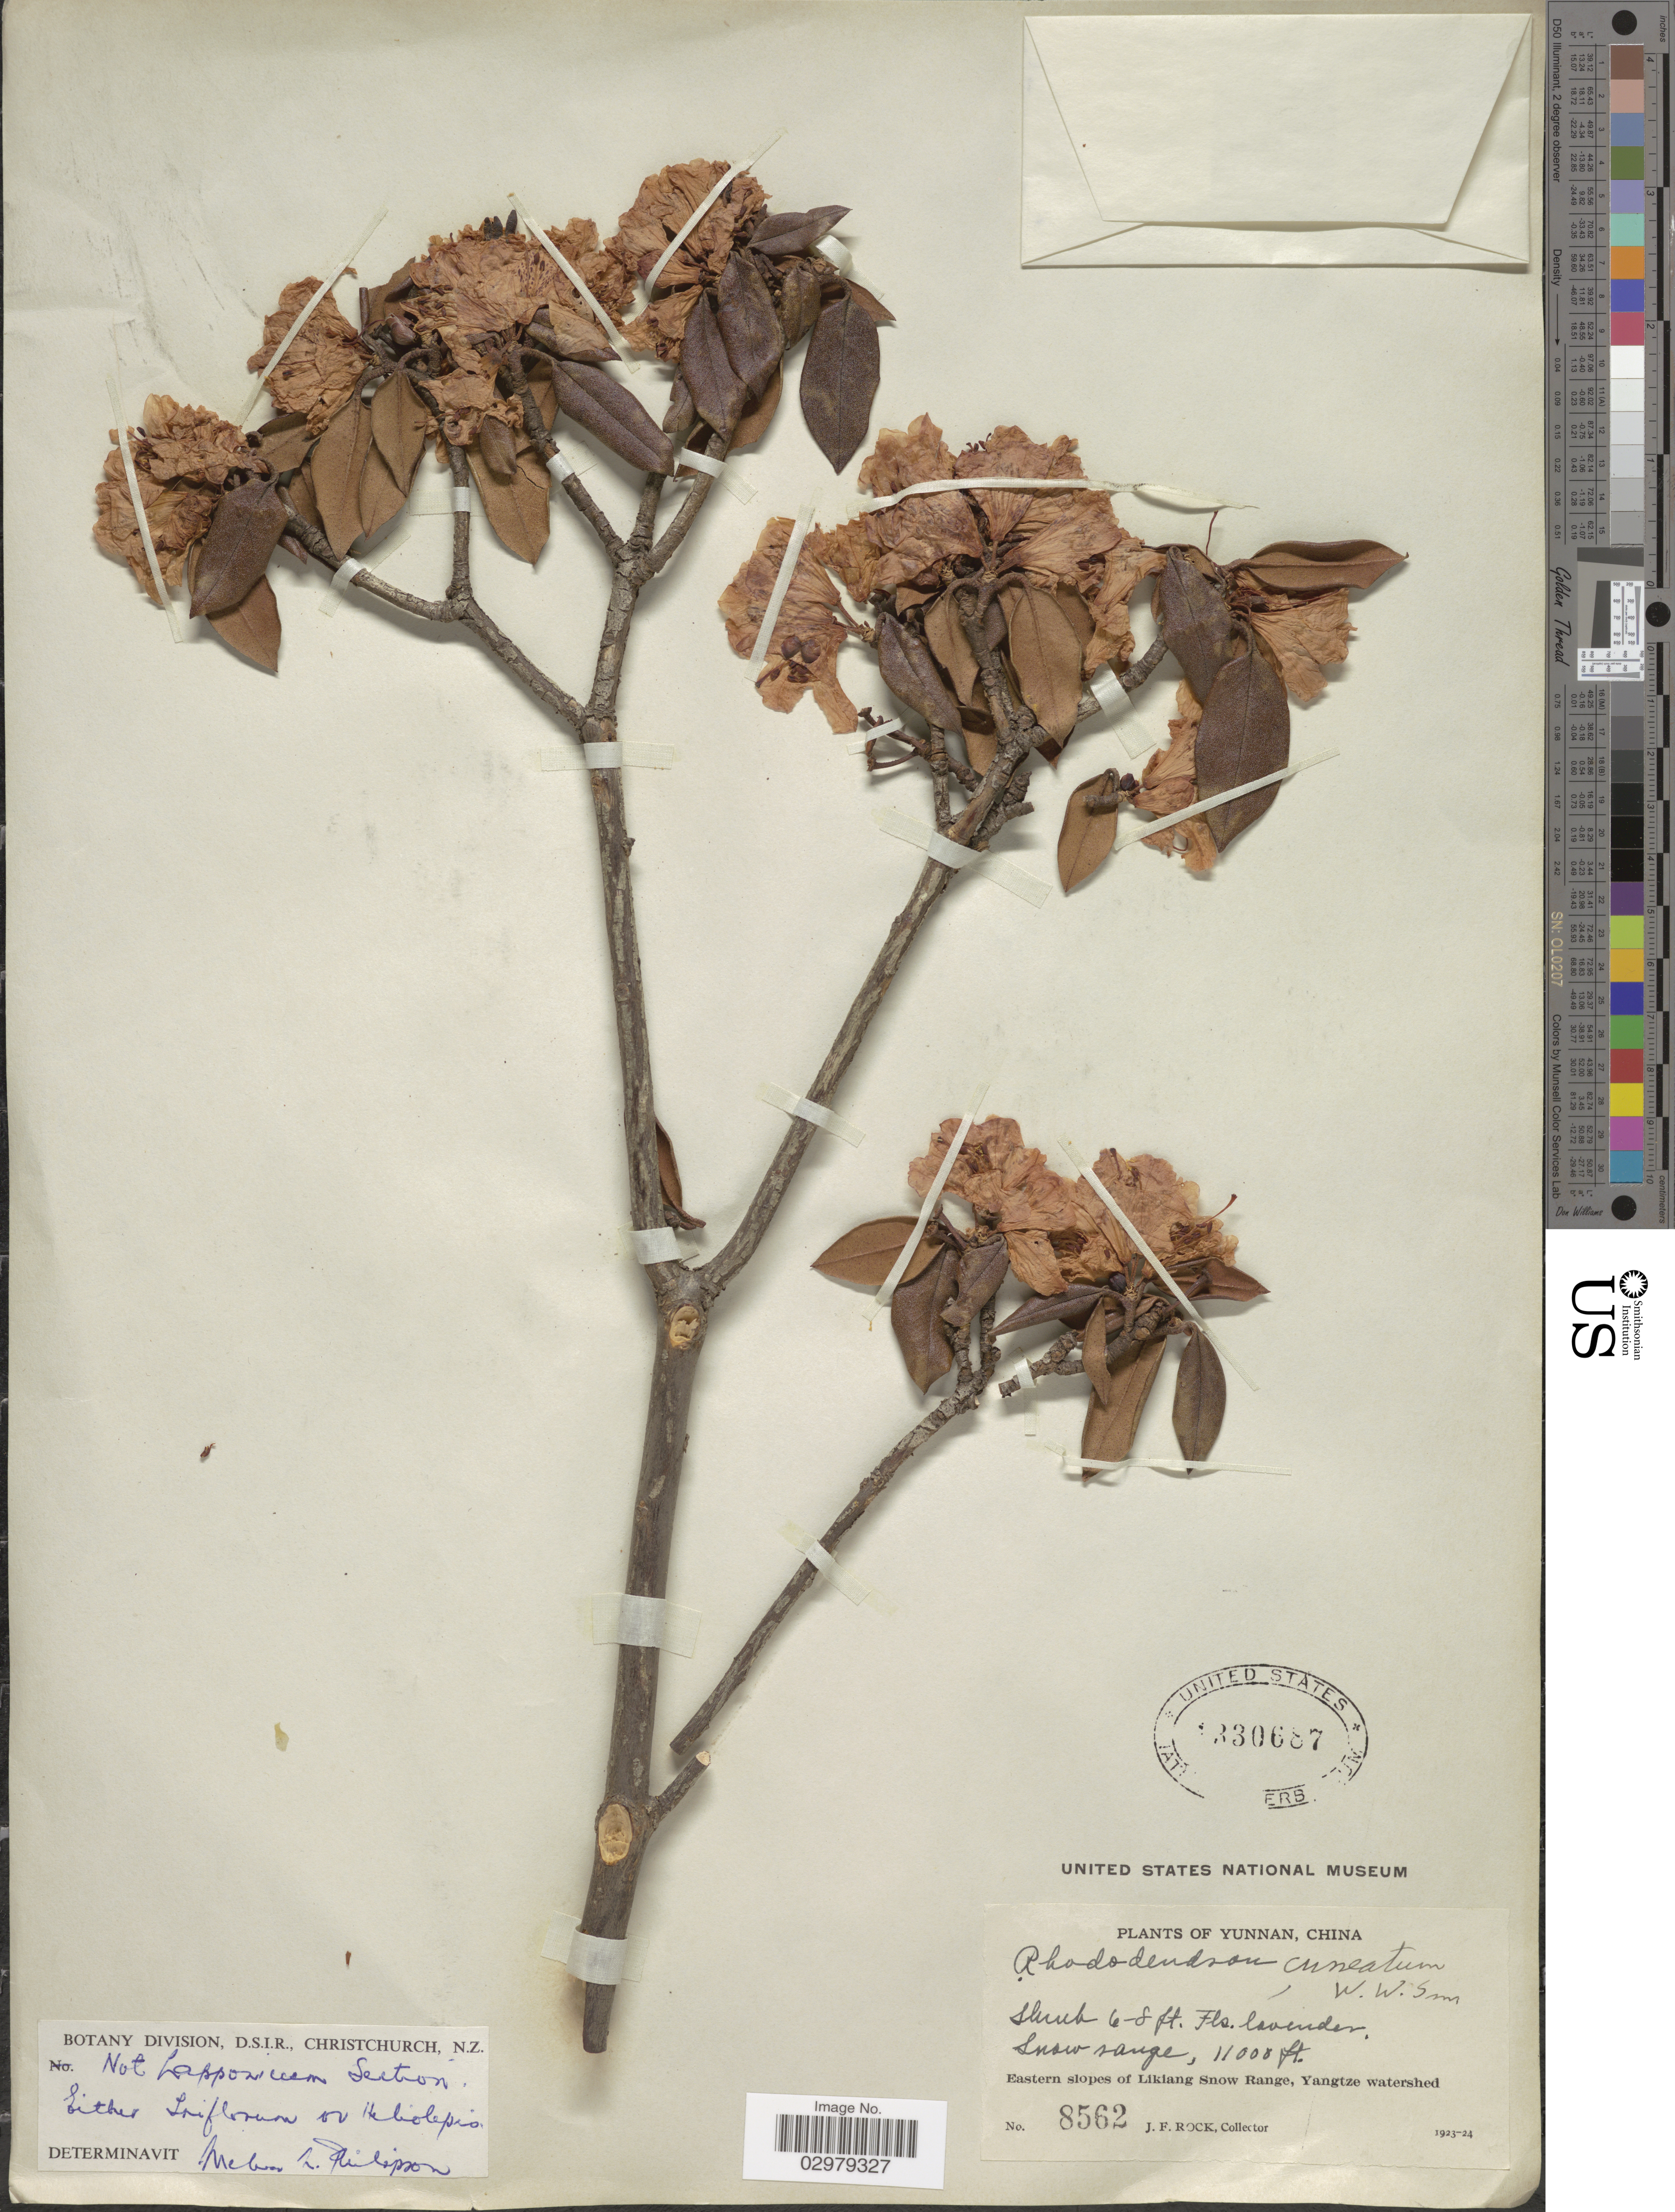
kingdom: Plantae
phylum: Tracheophyta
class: Magnoliopsida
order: Ericales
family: Ericaceae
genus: Rhododendron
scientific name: Rhododendron sp.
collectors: J. Rock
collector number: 8562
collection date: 1923/1924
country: China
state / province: Yunnan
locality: Snow range. Eastern slopes of Likiang Snow Range, Yangtze watershed.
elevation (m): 3353